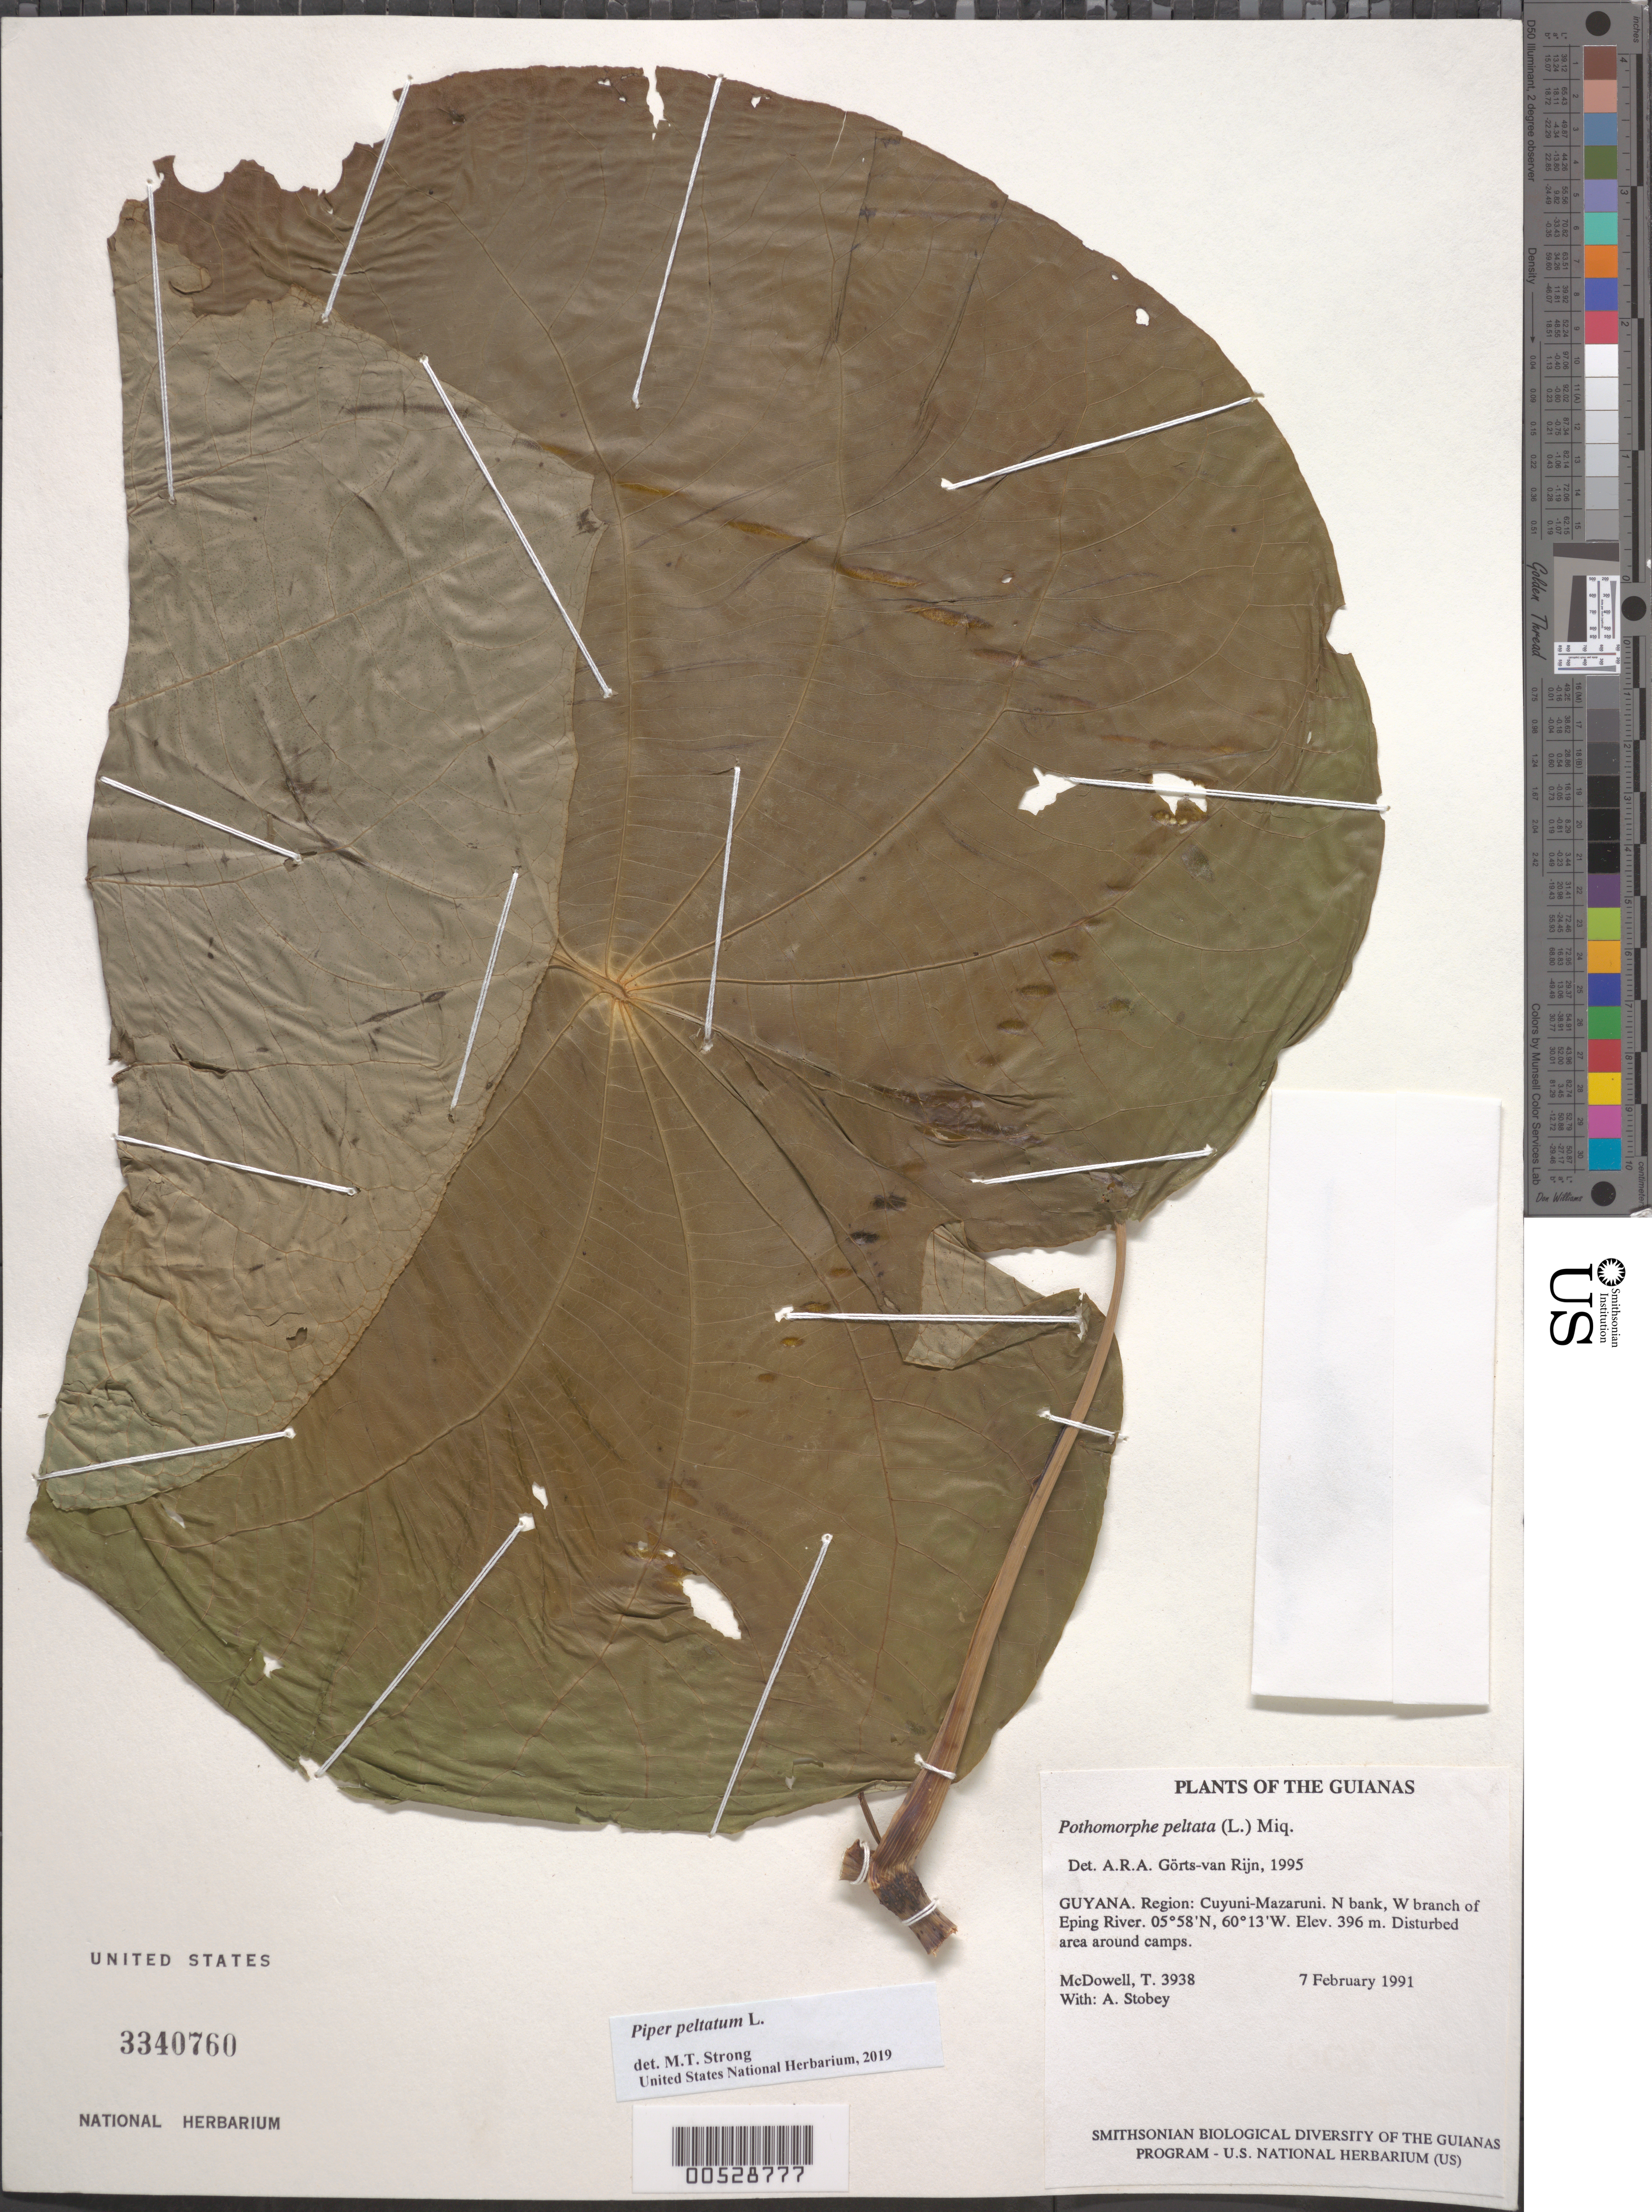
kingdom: Plantae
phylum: Tracheophyta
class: Magnoliopsida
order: Piperales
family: Piperaceae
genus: Piper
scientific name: Piper peltatum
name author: L.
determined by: Strong, M. T., (US), Smithsonian Institution - National Museum of Natural History (UNITED STATES)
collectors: T. McDowell & A. Stobey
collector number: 3938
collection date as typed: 7 February 1991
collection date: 1991-02-07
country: Guyana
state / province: Cuyuni-Mazaruni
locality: N bank, W branch of Eping River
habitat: Disturbed area around camps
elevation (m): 396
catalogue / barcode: US 3340760